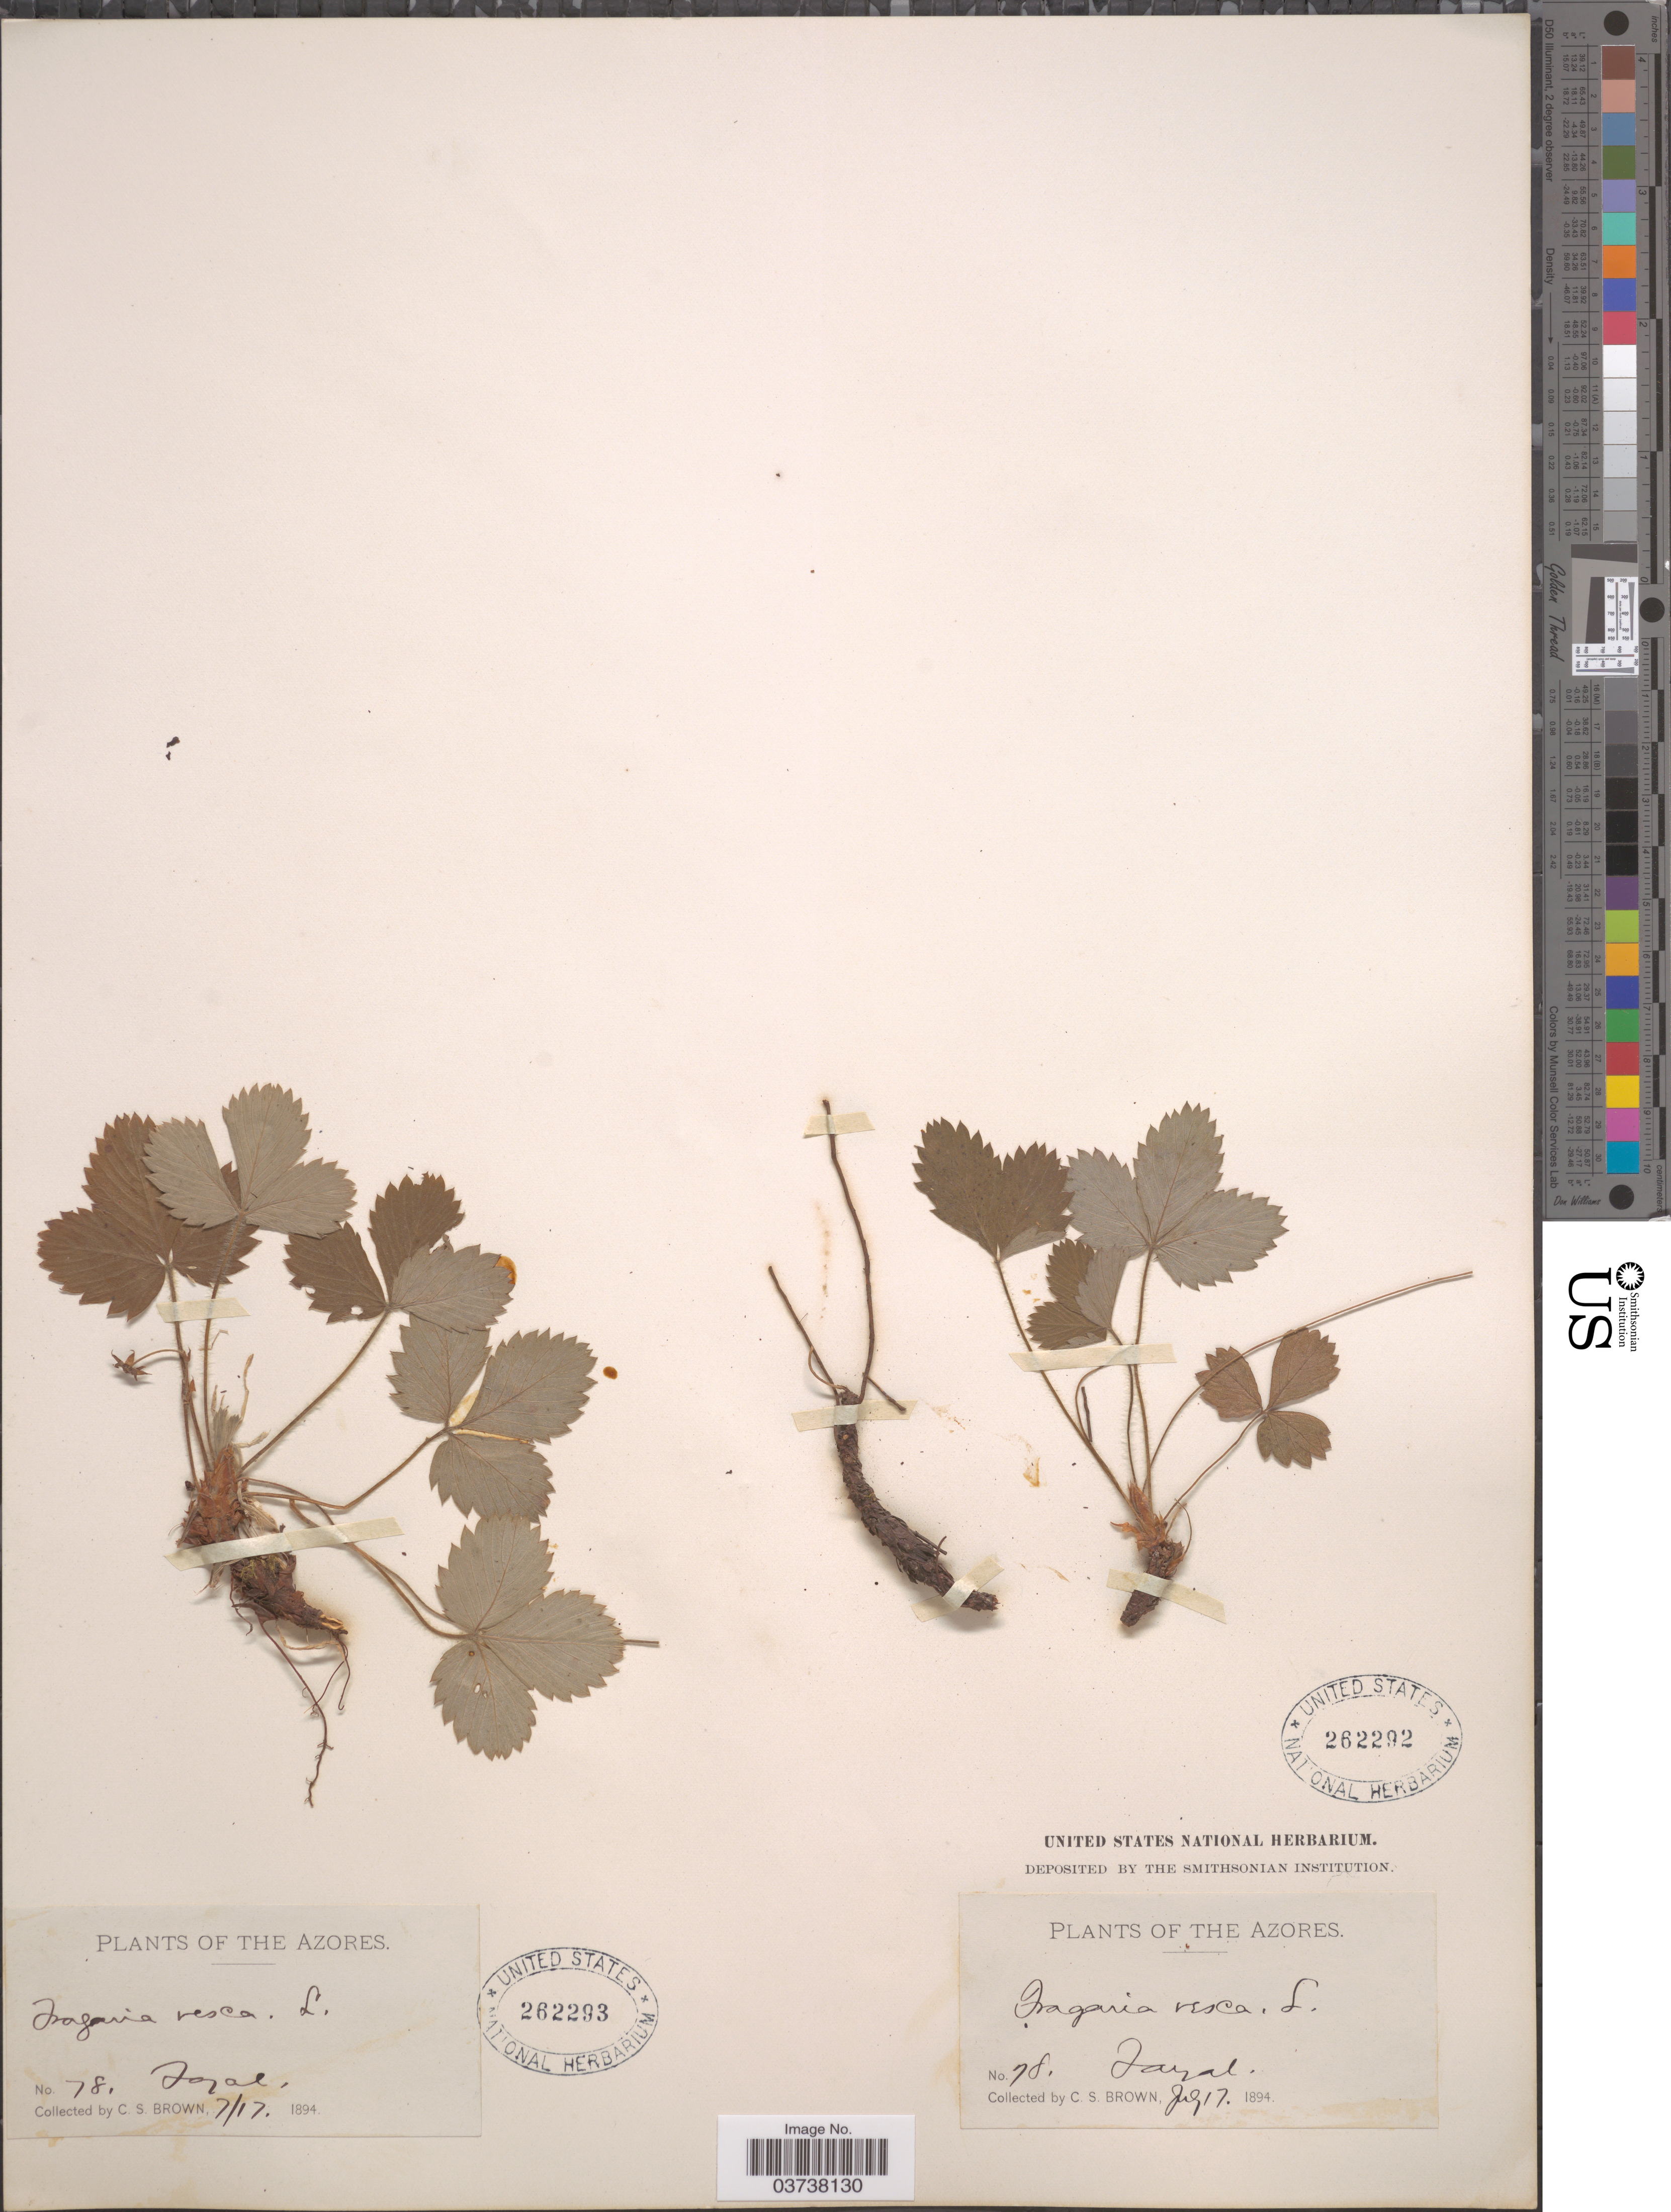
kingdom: Plantae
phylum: Tracheophyta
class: Magnoliopsida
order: Rosales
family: Rosaceae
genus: Fragaria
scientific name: Fragaria vesca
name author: L.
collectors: C. S. Brown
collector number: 78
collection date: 1894-07-17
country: Portugal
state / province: Azores (Aut. Reg.)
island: Faial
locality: Fayal.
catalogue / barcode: US 262293